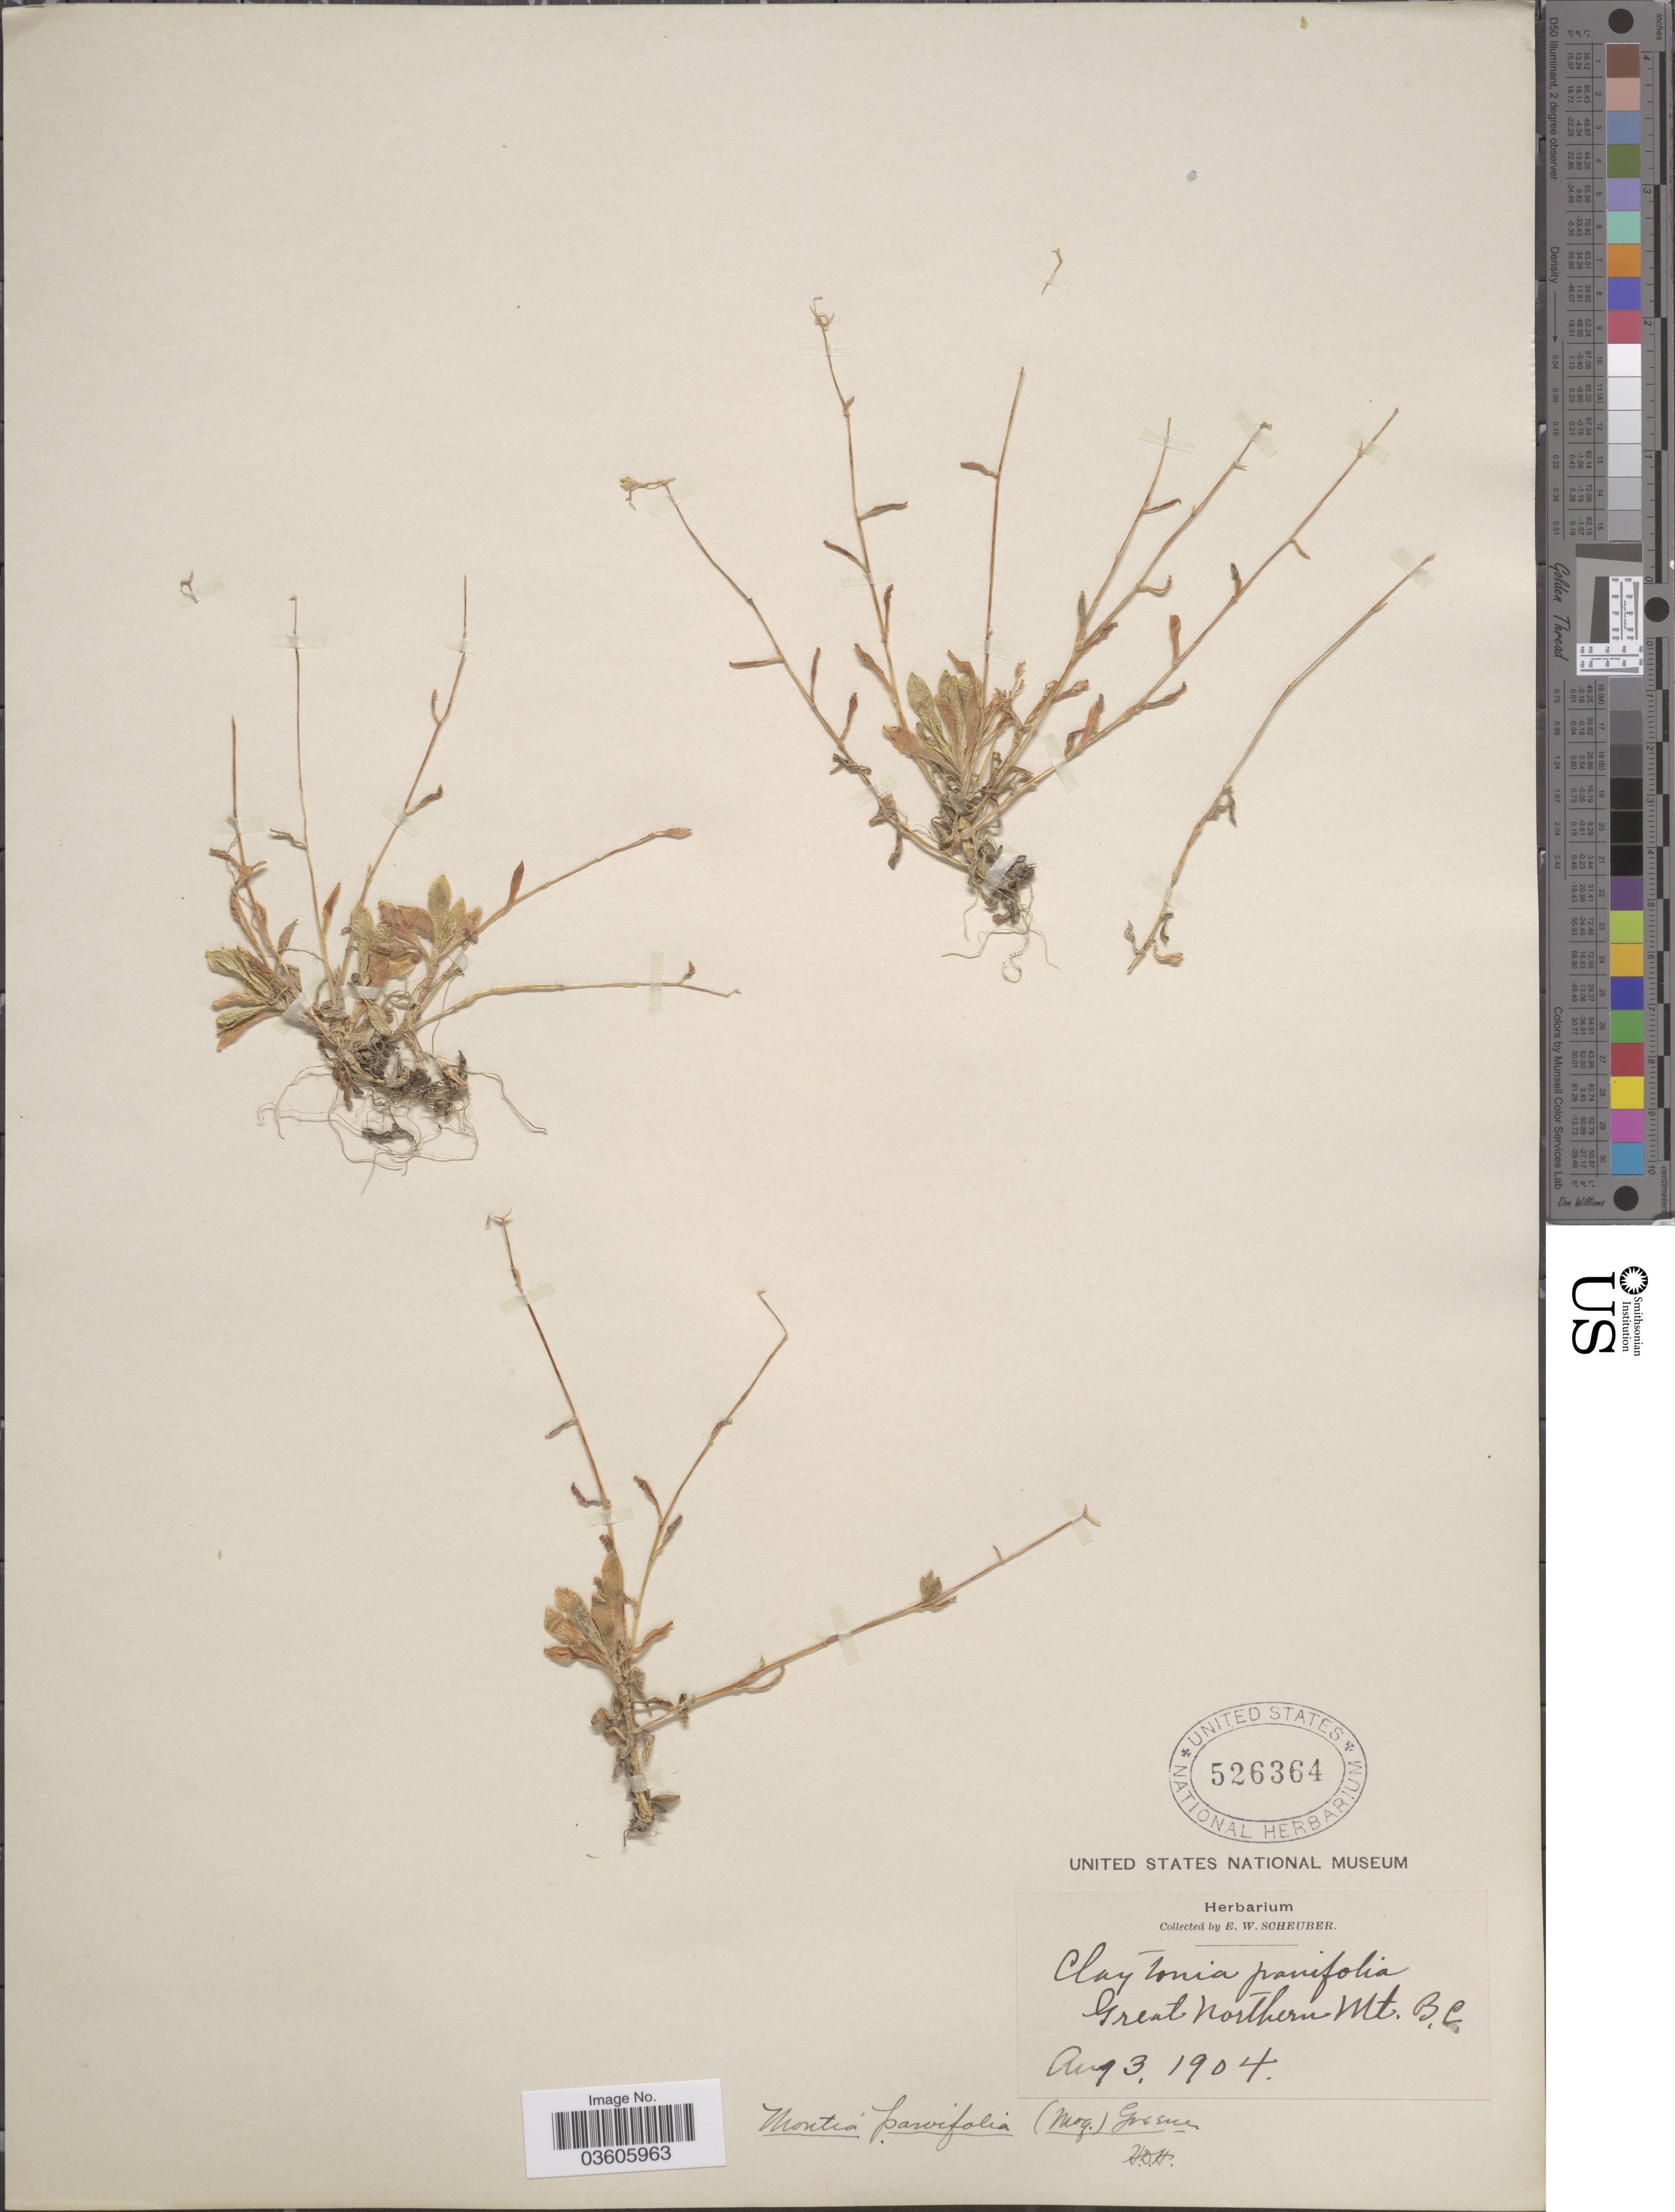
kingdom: Plantae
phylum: Tracheophyta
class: Magnoliopsida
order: Caryophyllales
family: Montiaceae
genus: Montia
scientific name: Montia parvifolia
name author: (Moc. ex DC.) Greene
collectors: E. Scheuber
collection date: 1904-08-03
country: Canada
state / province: British Columbia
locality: Great Northern Mt.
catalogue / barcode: US 526364